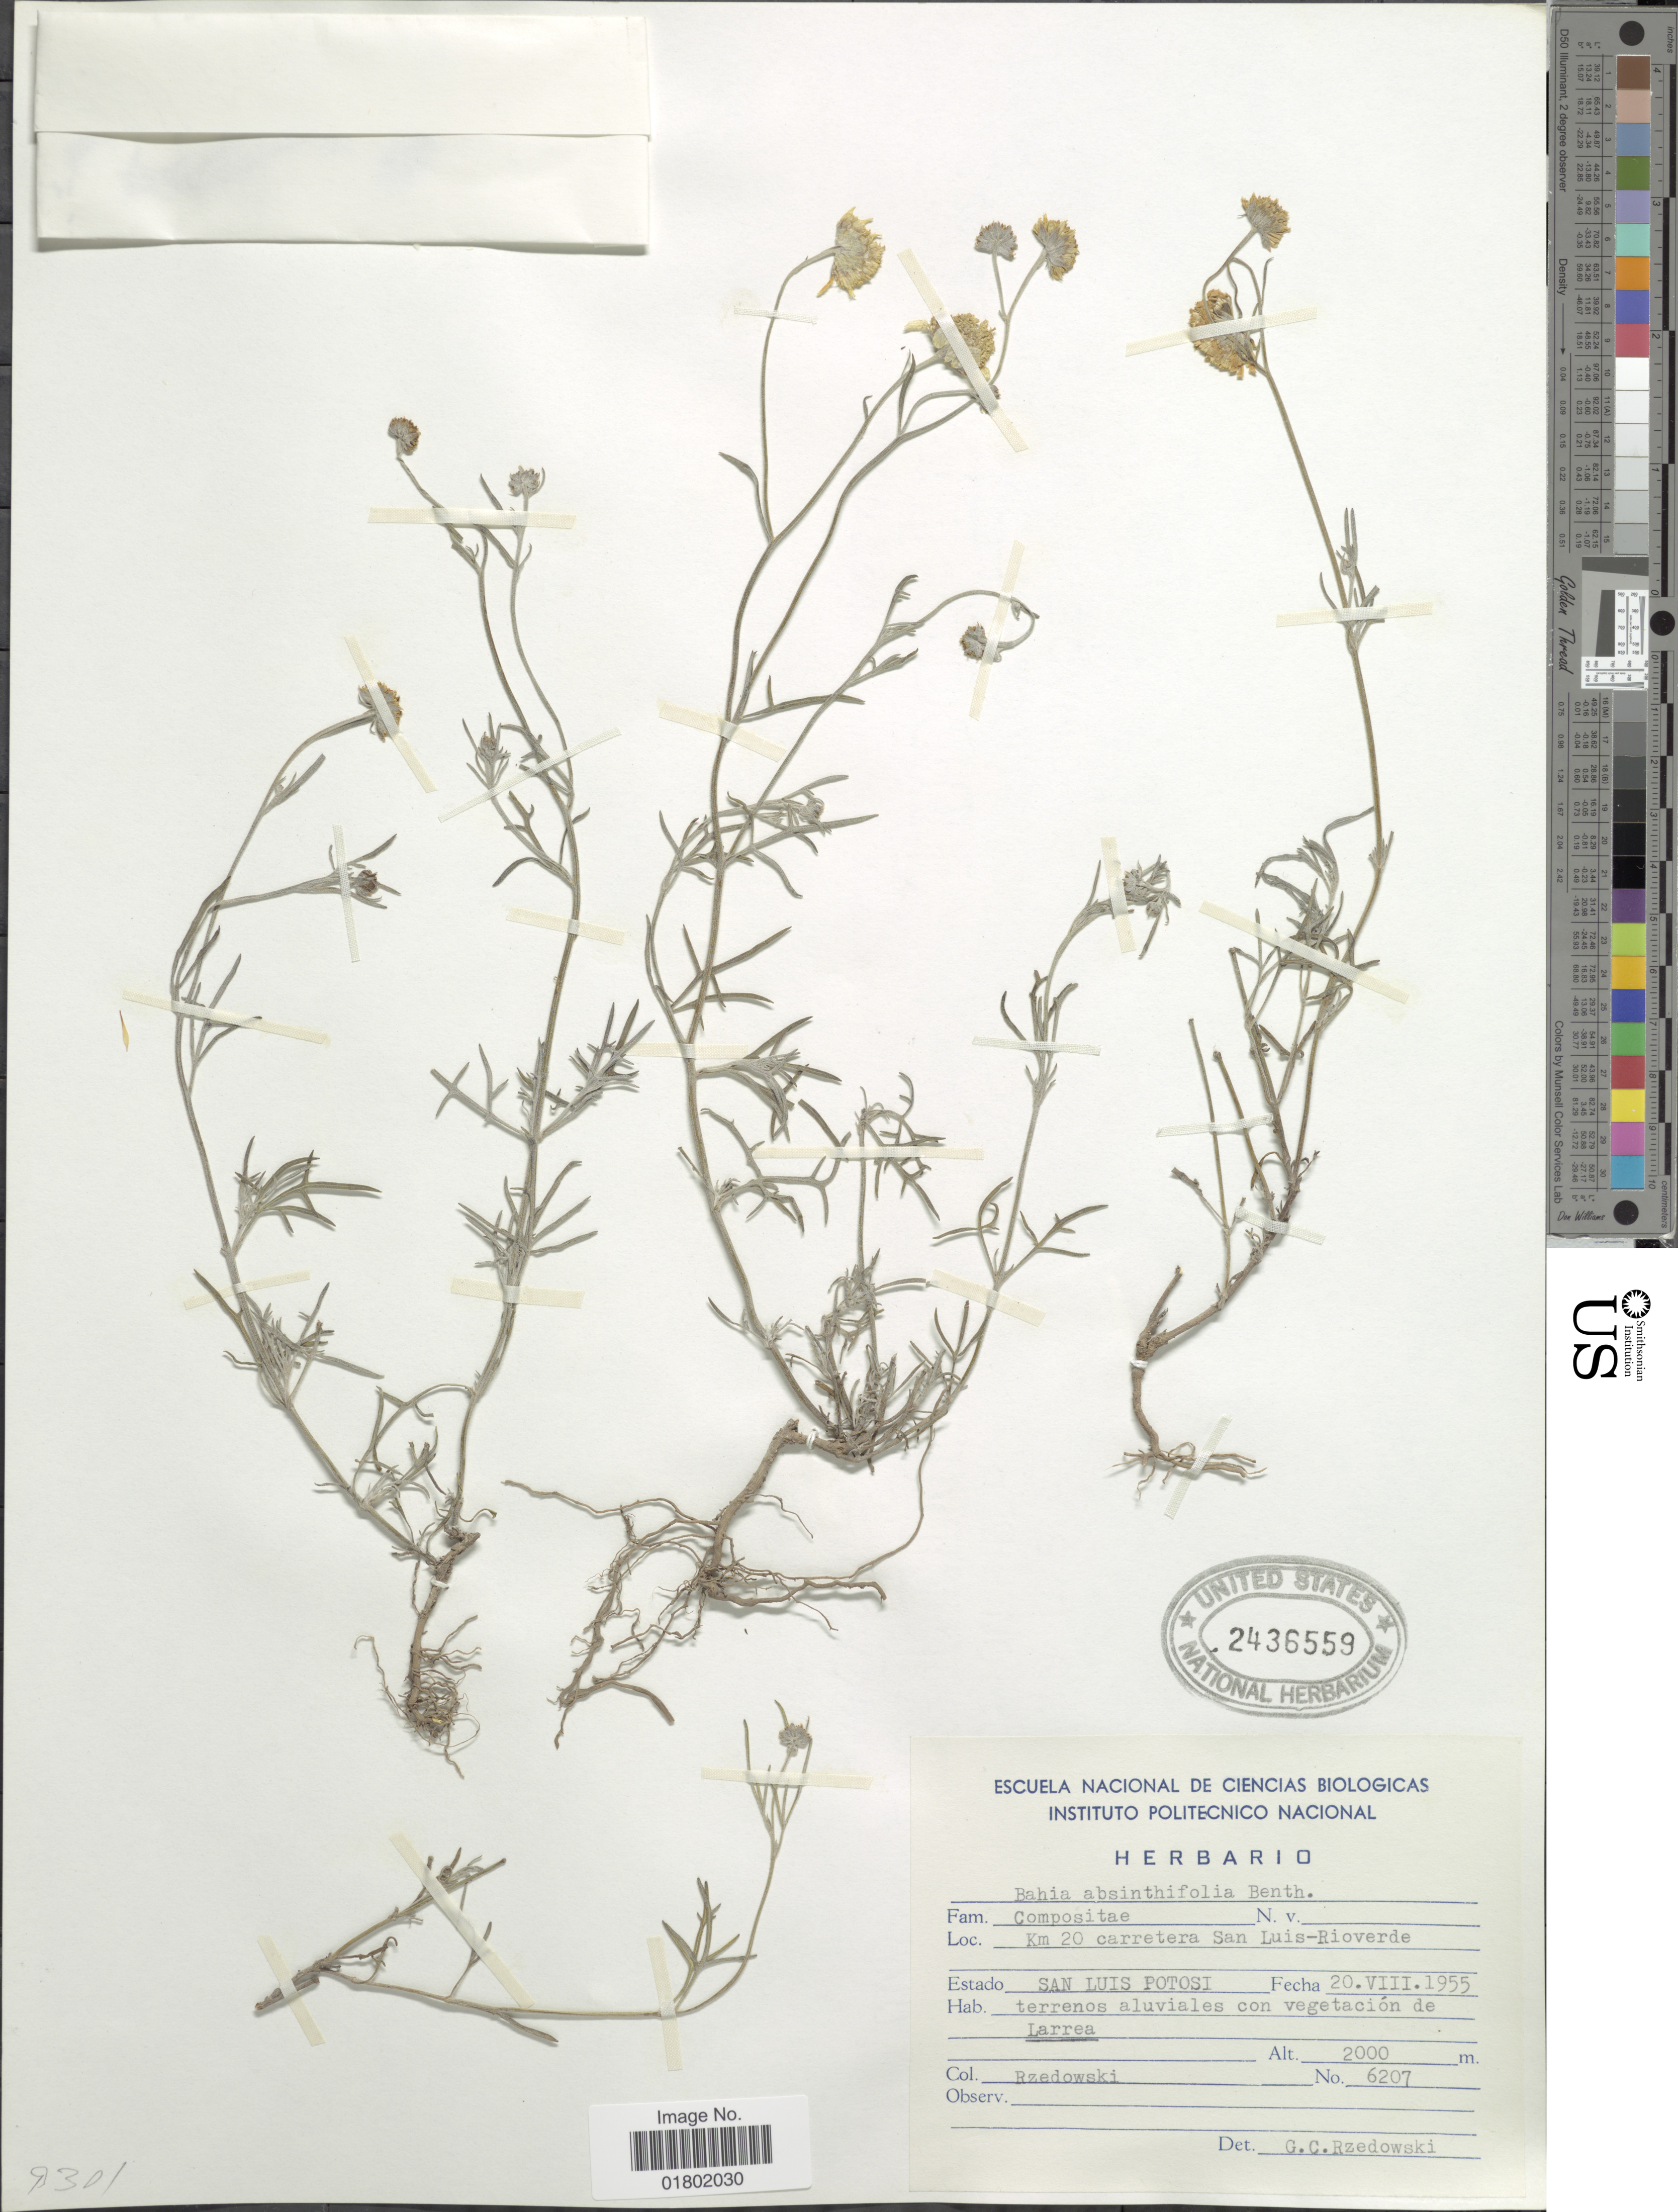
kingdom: Plantae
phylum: Tracheophyta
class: Magnoliopsida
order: Asterales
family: Asteraceae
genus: Bahia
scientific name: Bahia absinthifolia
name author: Benth.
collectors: A. J. Cronquist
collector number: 11288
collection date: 1974-10-25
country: Mexico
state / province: San Luis Potosí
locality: Larrea desert ca 21 km northeast of San Luis Potosi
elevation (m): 1800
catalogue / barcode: US 2738873